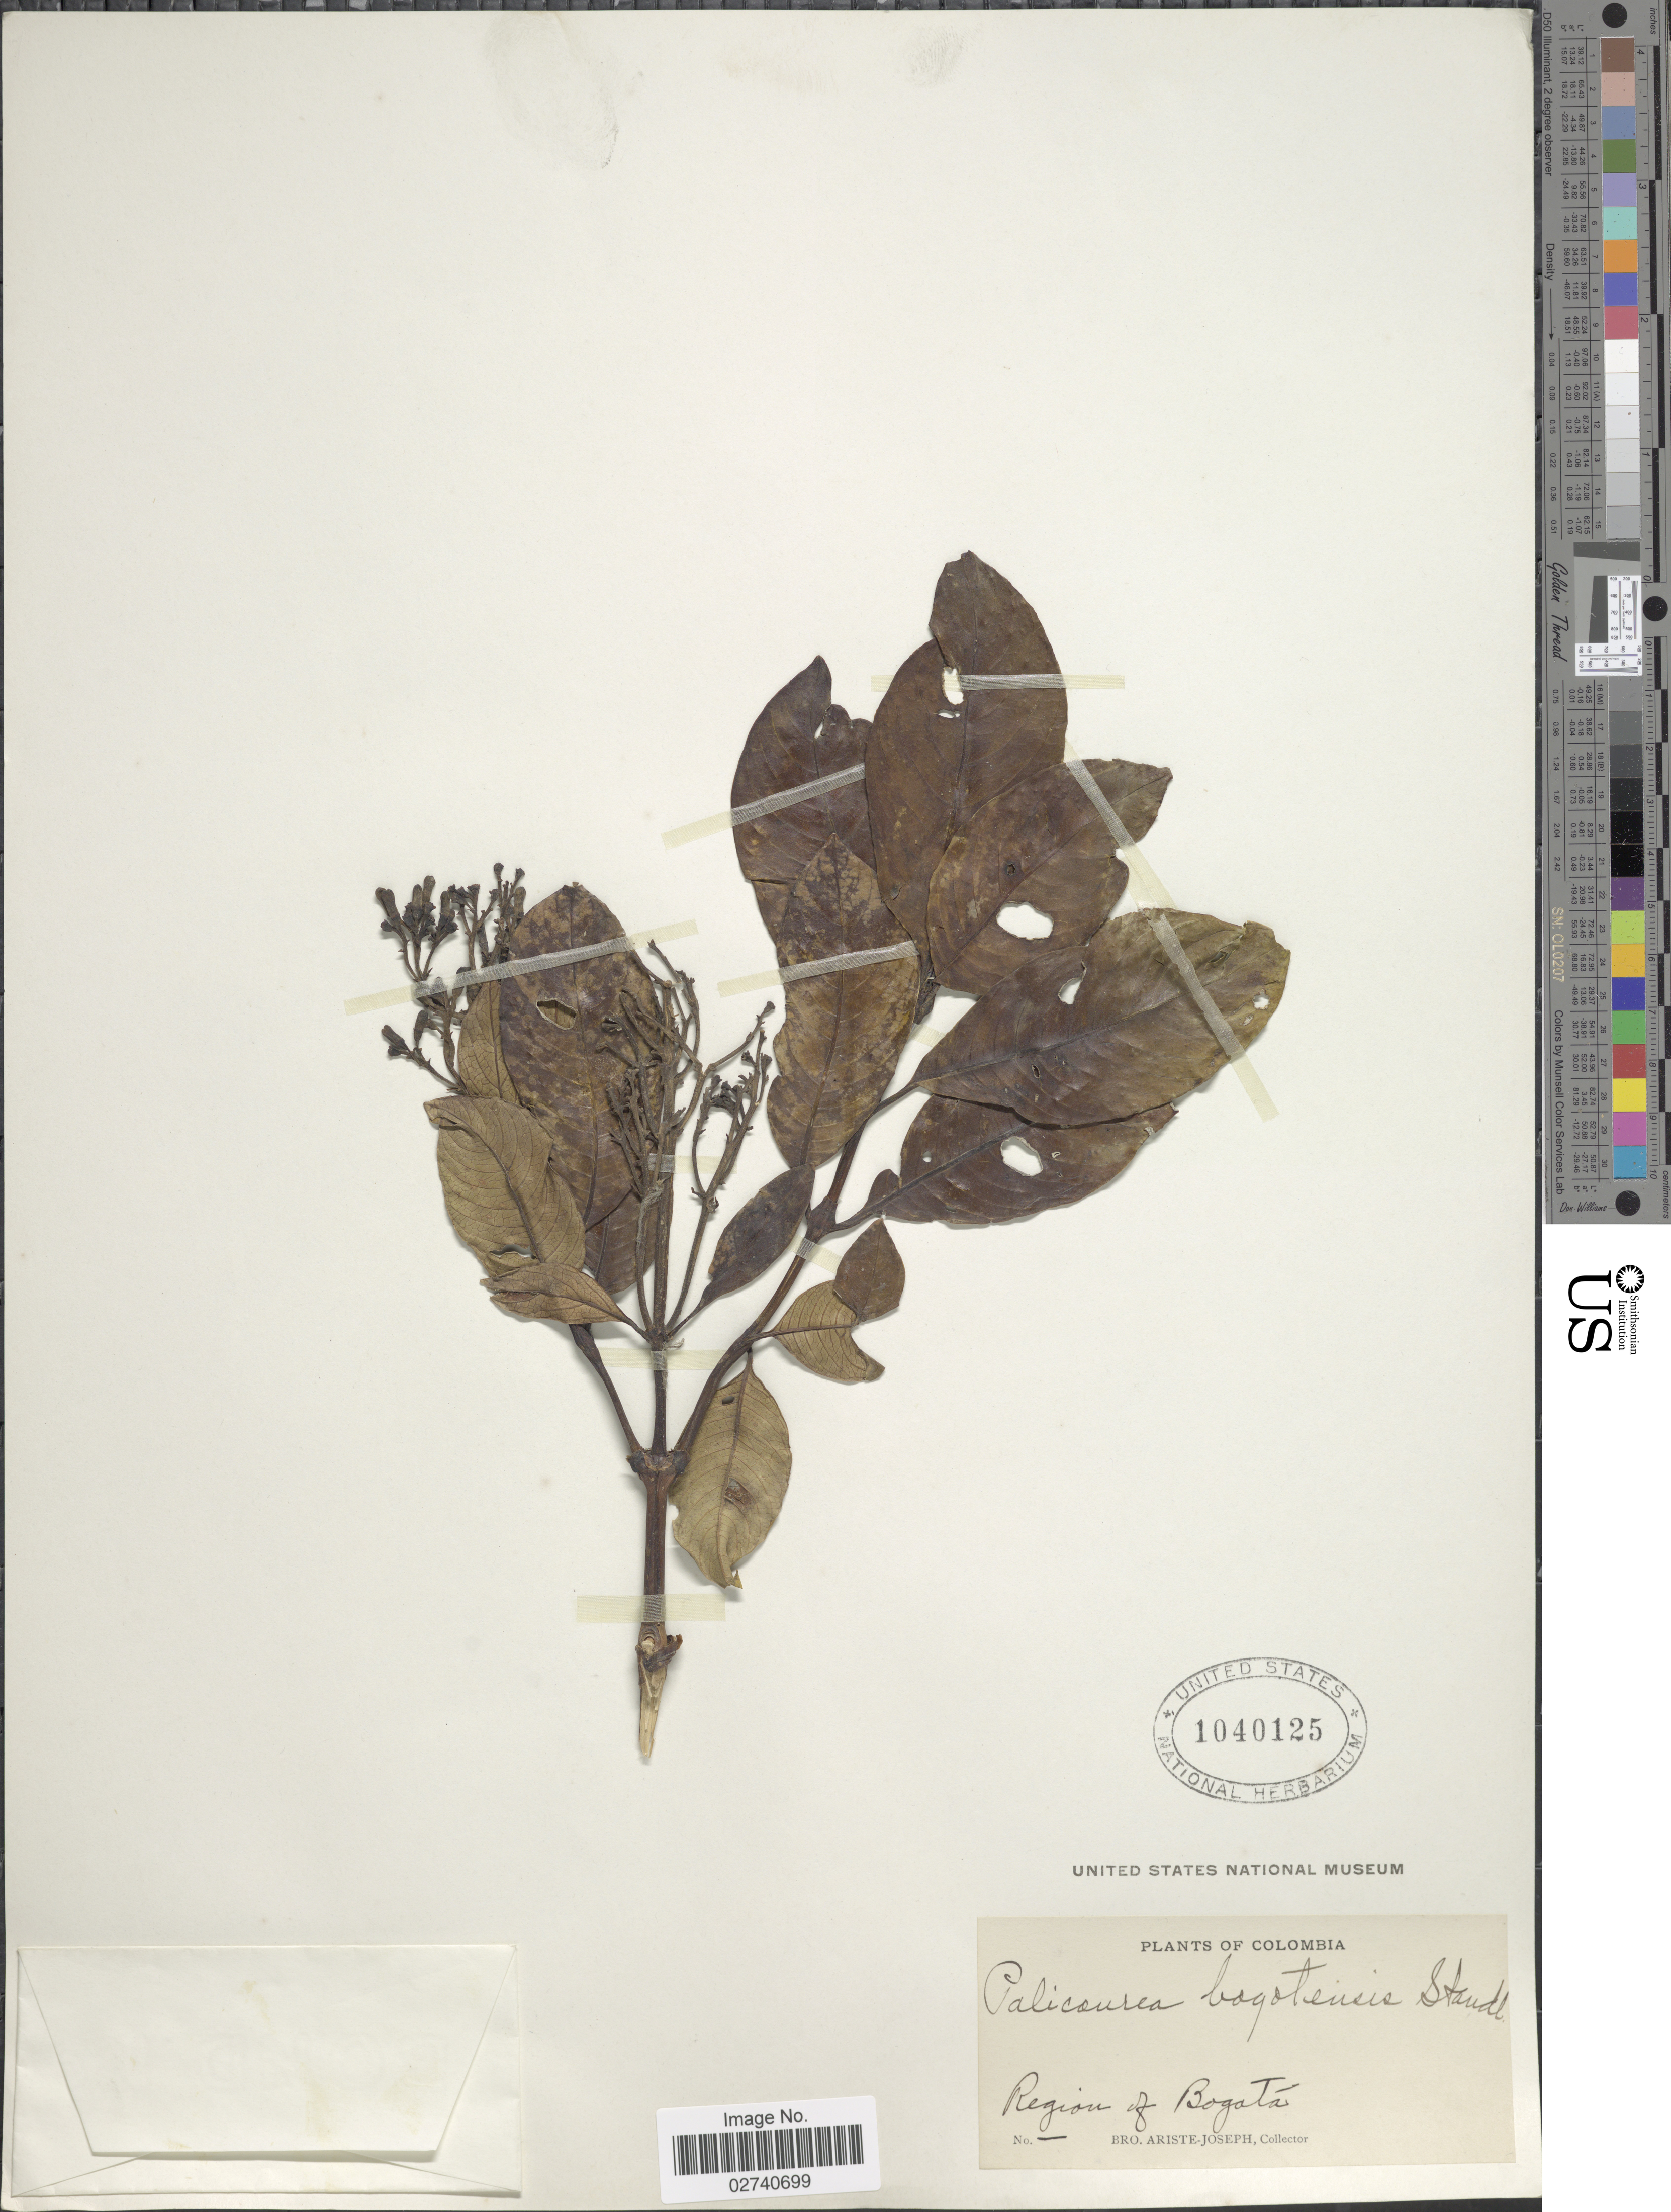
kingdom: Plantae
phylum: Tracheophyta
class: Magnoliopsida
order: Gentianales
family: Rubiaceae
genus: Palicourea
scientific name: Palicourea vaginata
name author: Benth.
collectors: Bro. Ariste-Joseph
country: Colombia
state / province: Bogota D.C.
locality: Region of Bogota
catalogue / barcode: US 1040125